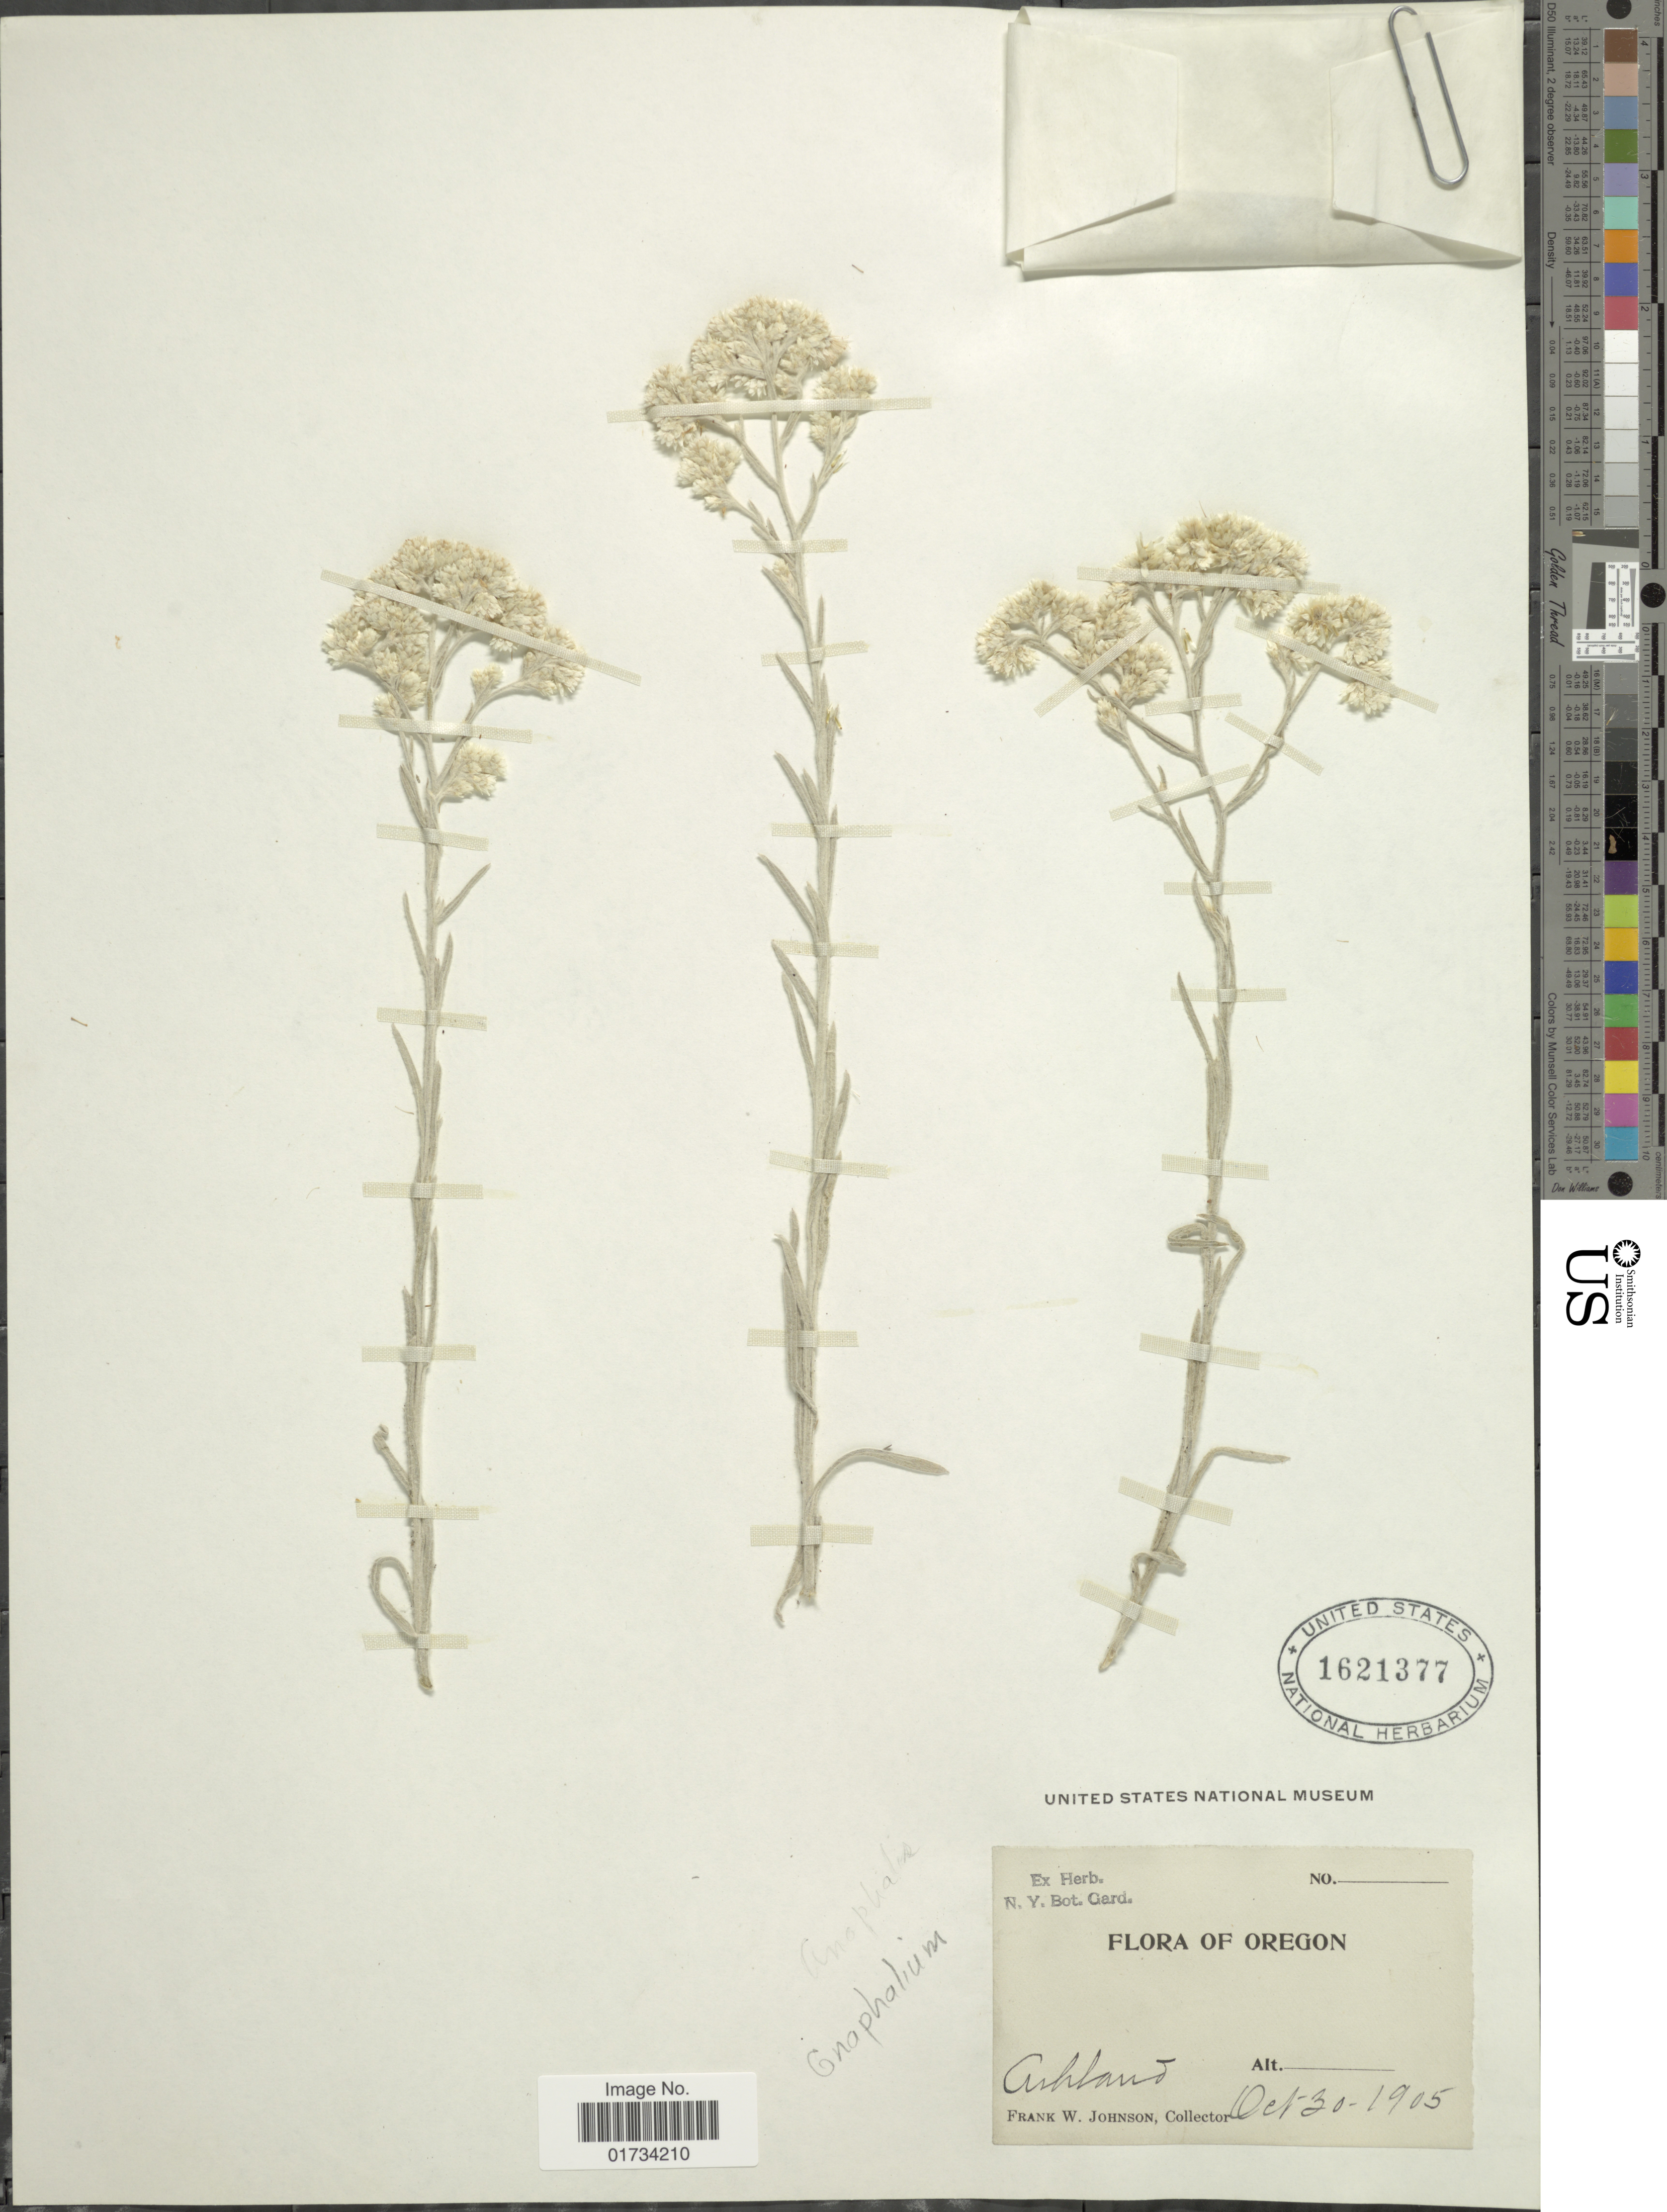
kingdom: Plantae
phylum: Tracheophyta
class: Magnoliopsida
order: Asterales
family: Asteraceae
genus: Anaphalis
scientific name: Anaphalis margaritacea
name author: (L.) Benth. & Hook. f.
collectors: F. W. Johnson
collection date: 1905-10-30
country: United States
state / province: Oregon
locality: Ashland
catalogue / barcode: US 1621377